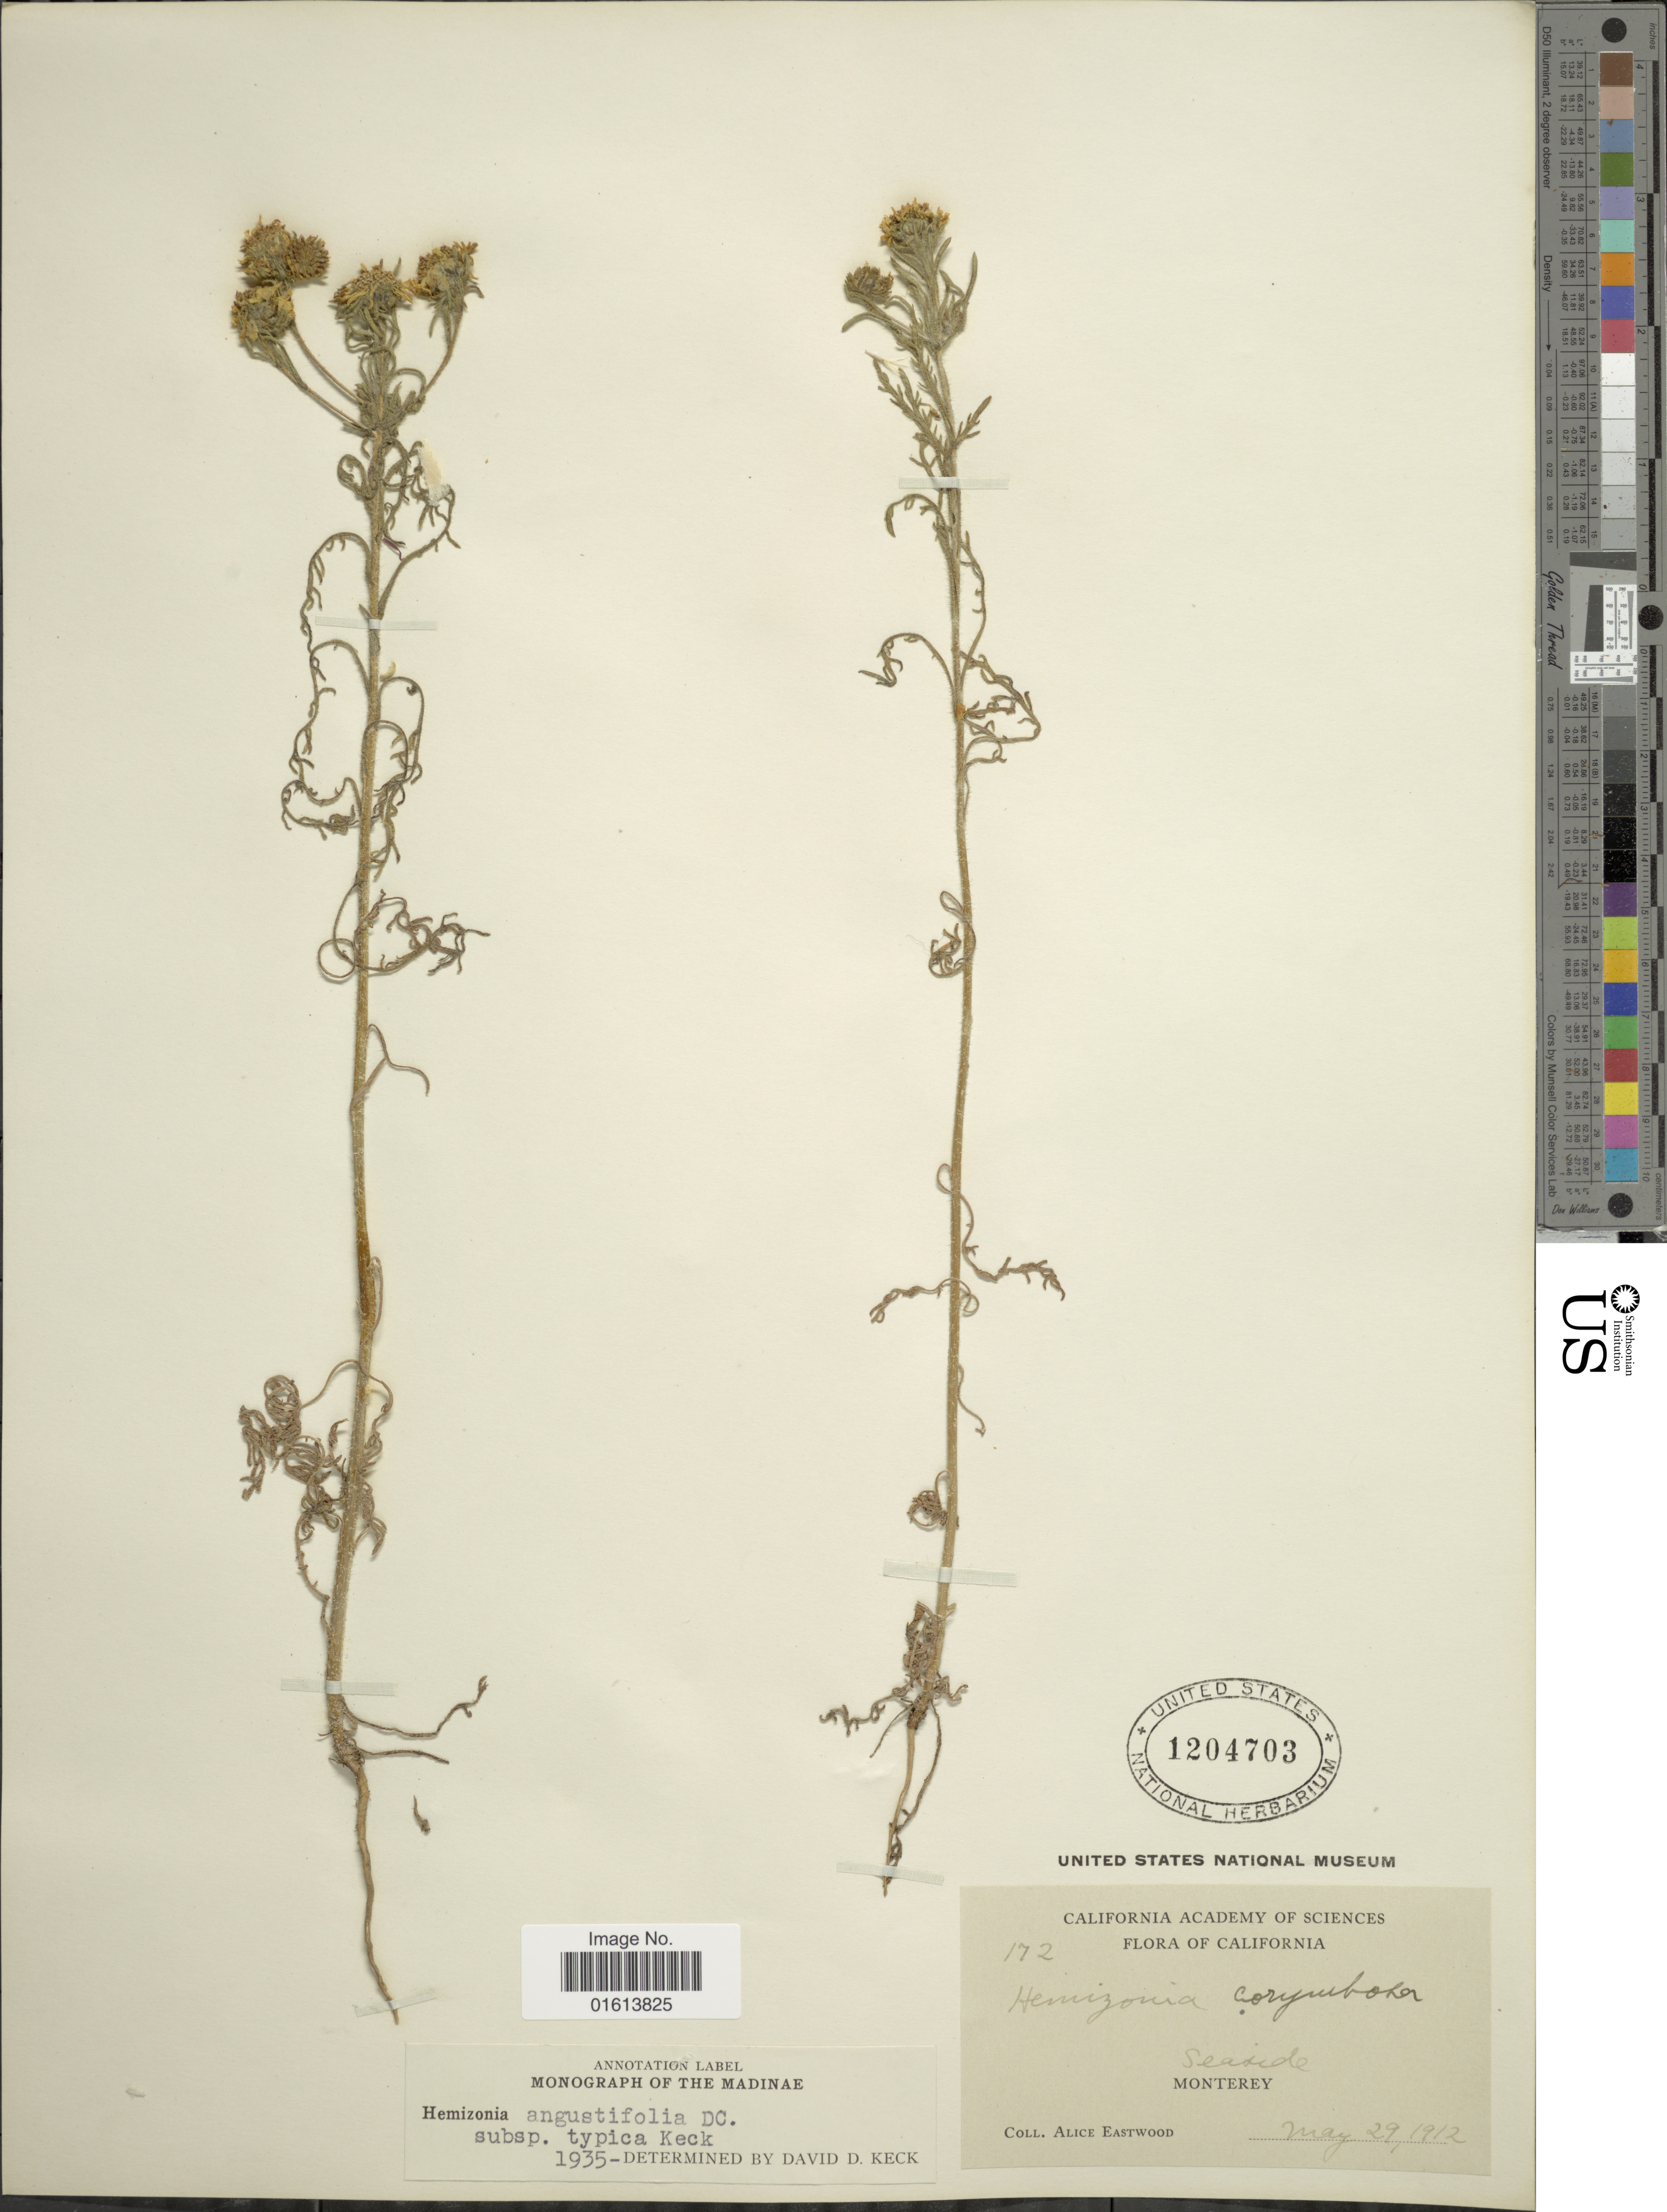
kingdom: Plantae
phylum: Tracheophyta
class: Magnoliopsida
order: Asterales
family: Asteraceae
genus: Deinandra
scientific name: Deinandra corymbosa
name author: (DC.) B.G. Baldwin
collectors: A. Eastwood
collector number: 172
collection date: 1912-05-29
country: United States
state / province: California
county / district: Monterey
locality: California. seaside. Monterey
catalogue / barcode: US 1204703